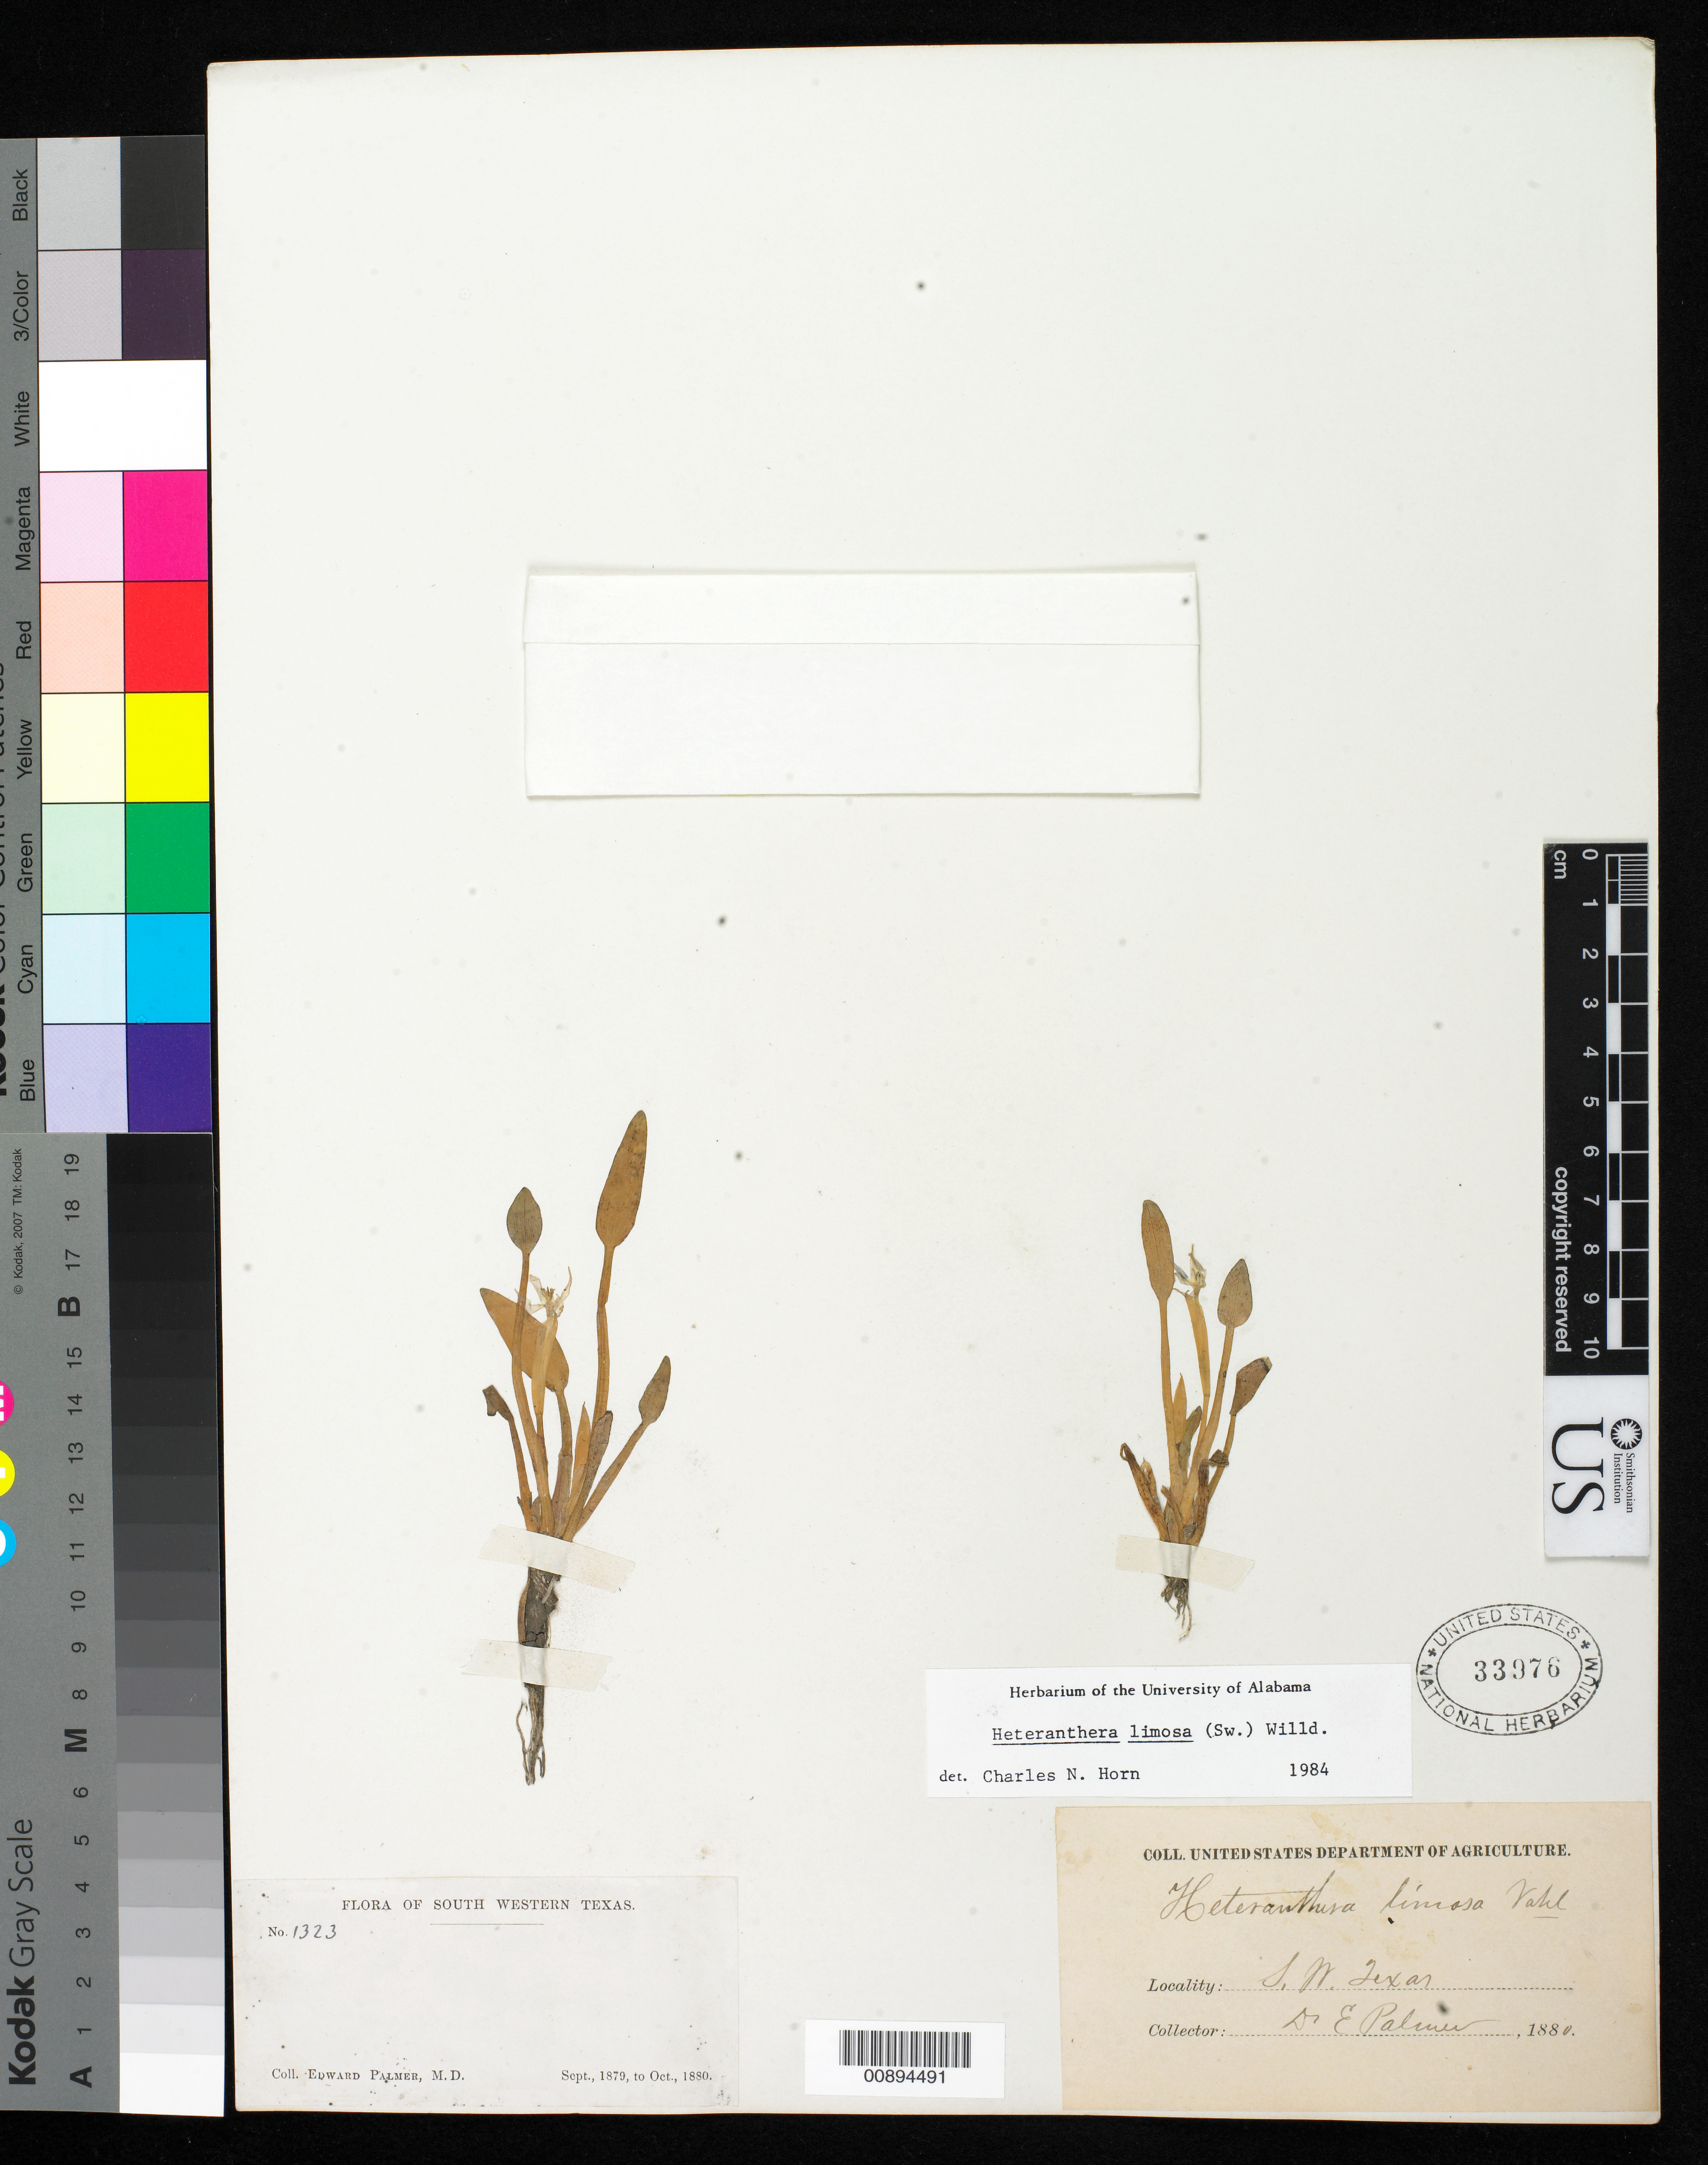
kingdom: Plantae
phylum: Tracheophyta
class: Liliopsida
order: Commelinales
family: Pontederiaceae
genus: Heteranthera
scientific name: Heteranthera limosa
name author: (Sw.) Willd.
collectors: E. Palmer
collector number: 1323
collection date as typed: Sep 1879 to -- Oct 1880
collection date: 1879-09/1880-10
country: United States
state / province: Texas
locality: South Western Texas.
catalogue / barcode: US 33976